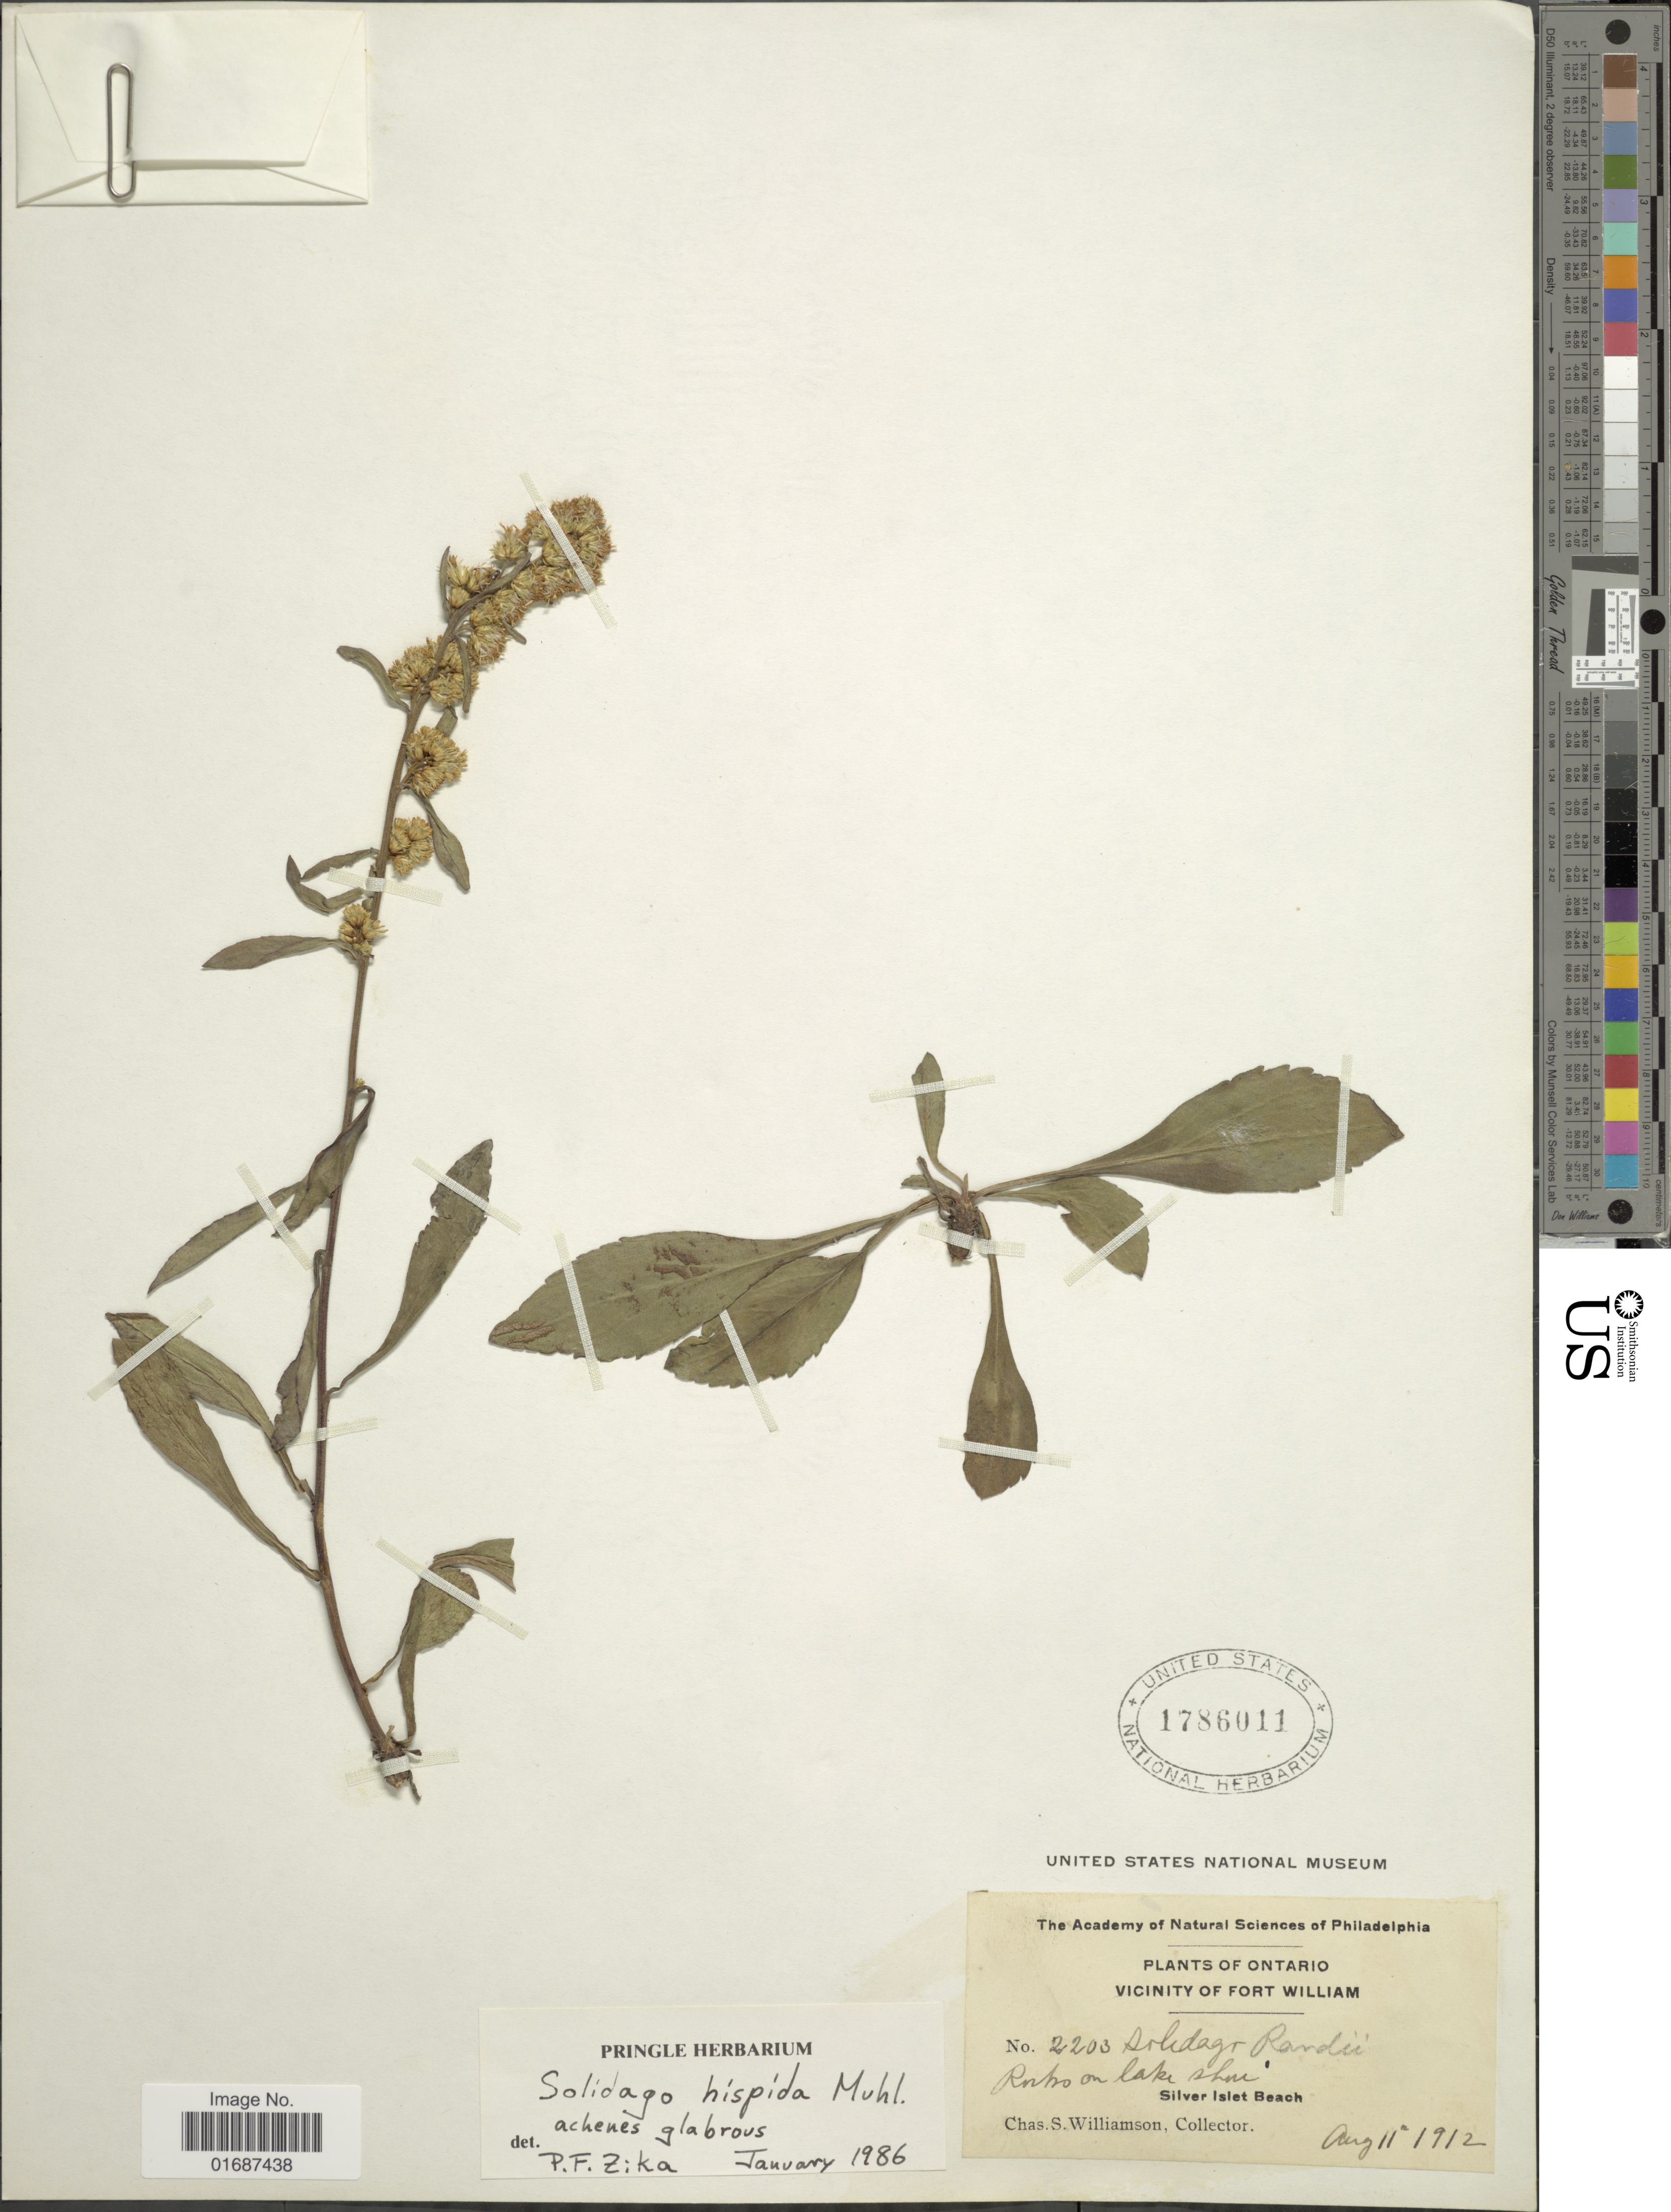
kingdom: Plantae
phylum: Tracheophyta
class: Magnoliopsida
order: Asterales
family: Asteraceae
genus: Solidago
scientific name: Solidago hispida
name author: Muhl. ex Willd.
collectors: C. Williamson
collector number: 2203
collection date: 1912-08-11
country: Canada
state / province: Ontario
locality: Vicinity of Fort William, Silver Islet Beach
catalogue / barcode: US 1786011